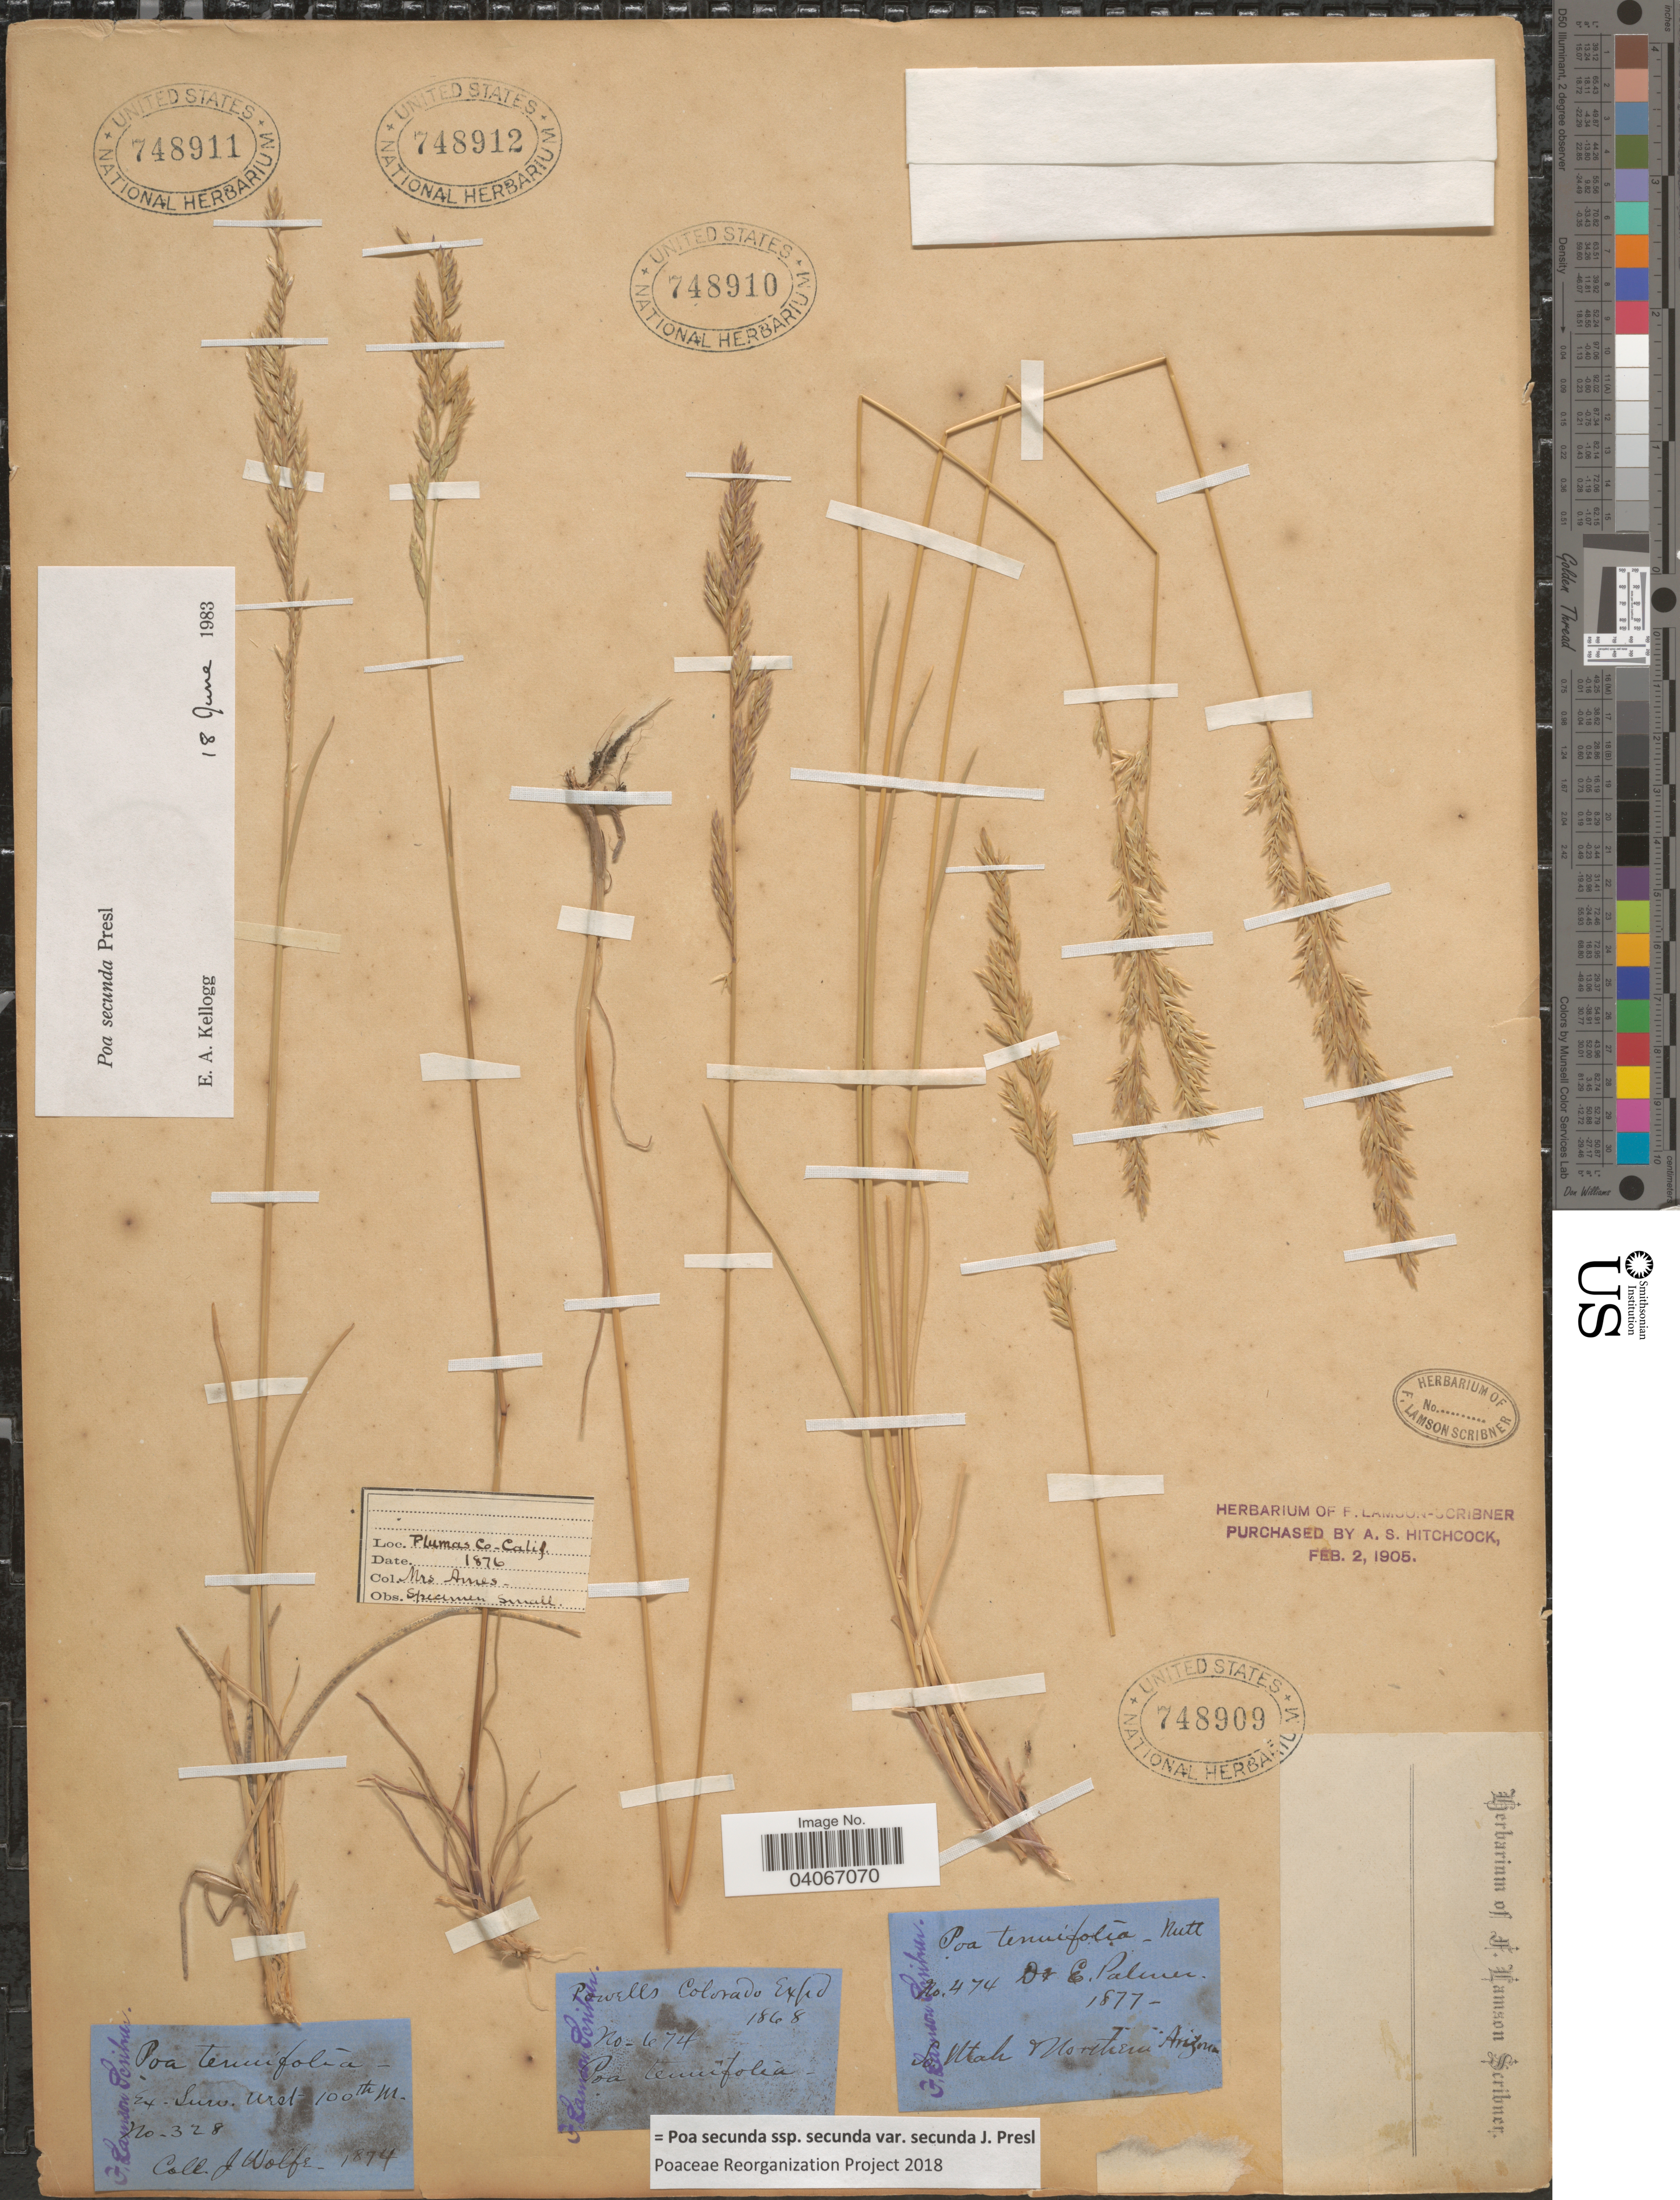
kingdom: Plantae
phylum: Tracheophyta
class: Liliopsida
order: Poales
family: Poaceae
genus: Poa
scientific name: Poa secunda subsp. secunda var. secunda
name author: J. Presl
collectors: J. Wolfe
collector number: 328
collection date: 1874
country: United States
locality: Ex. Surv. West 100th M.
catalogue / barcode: US 748911-4